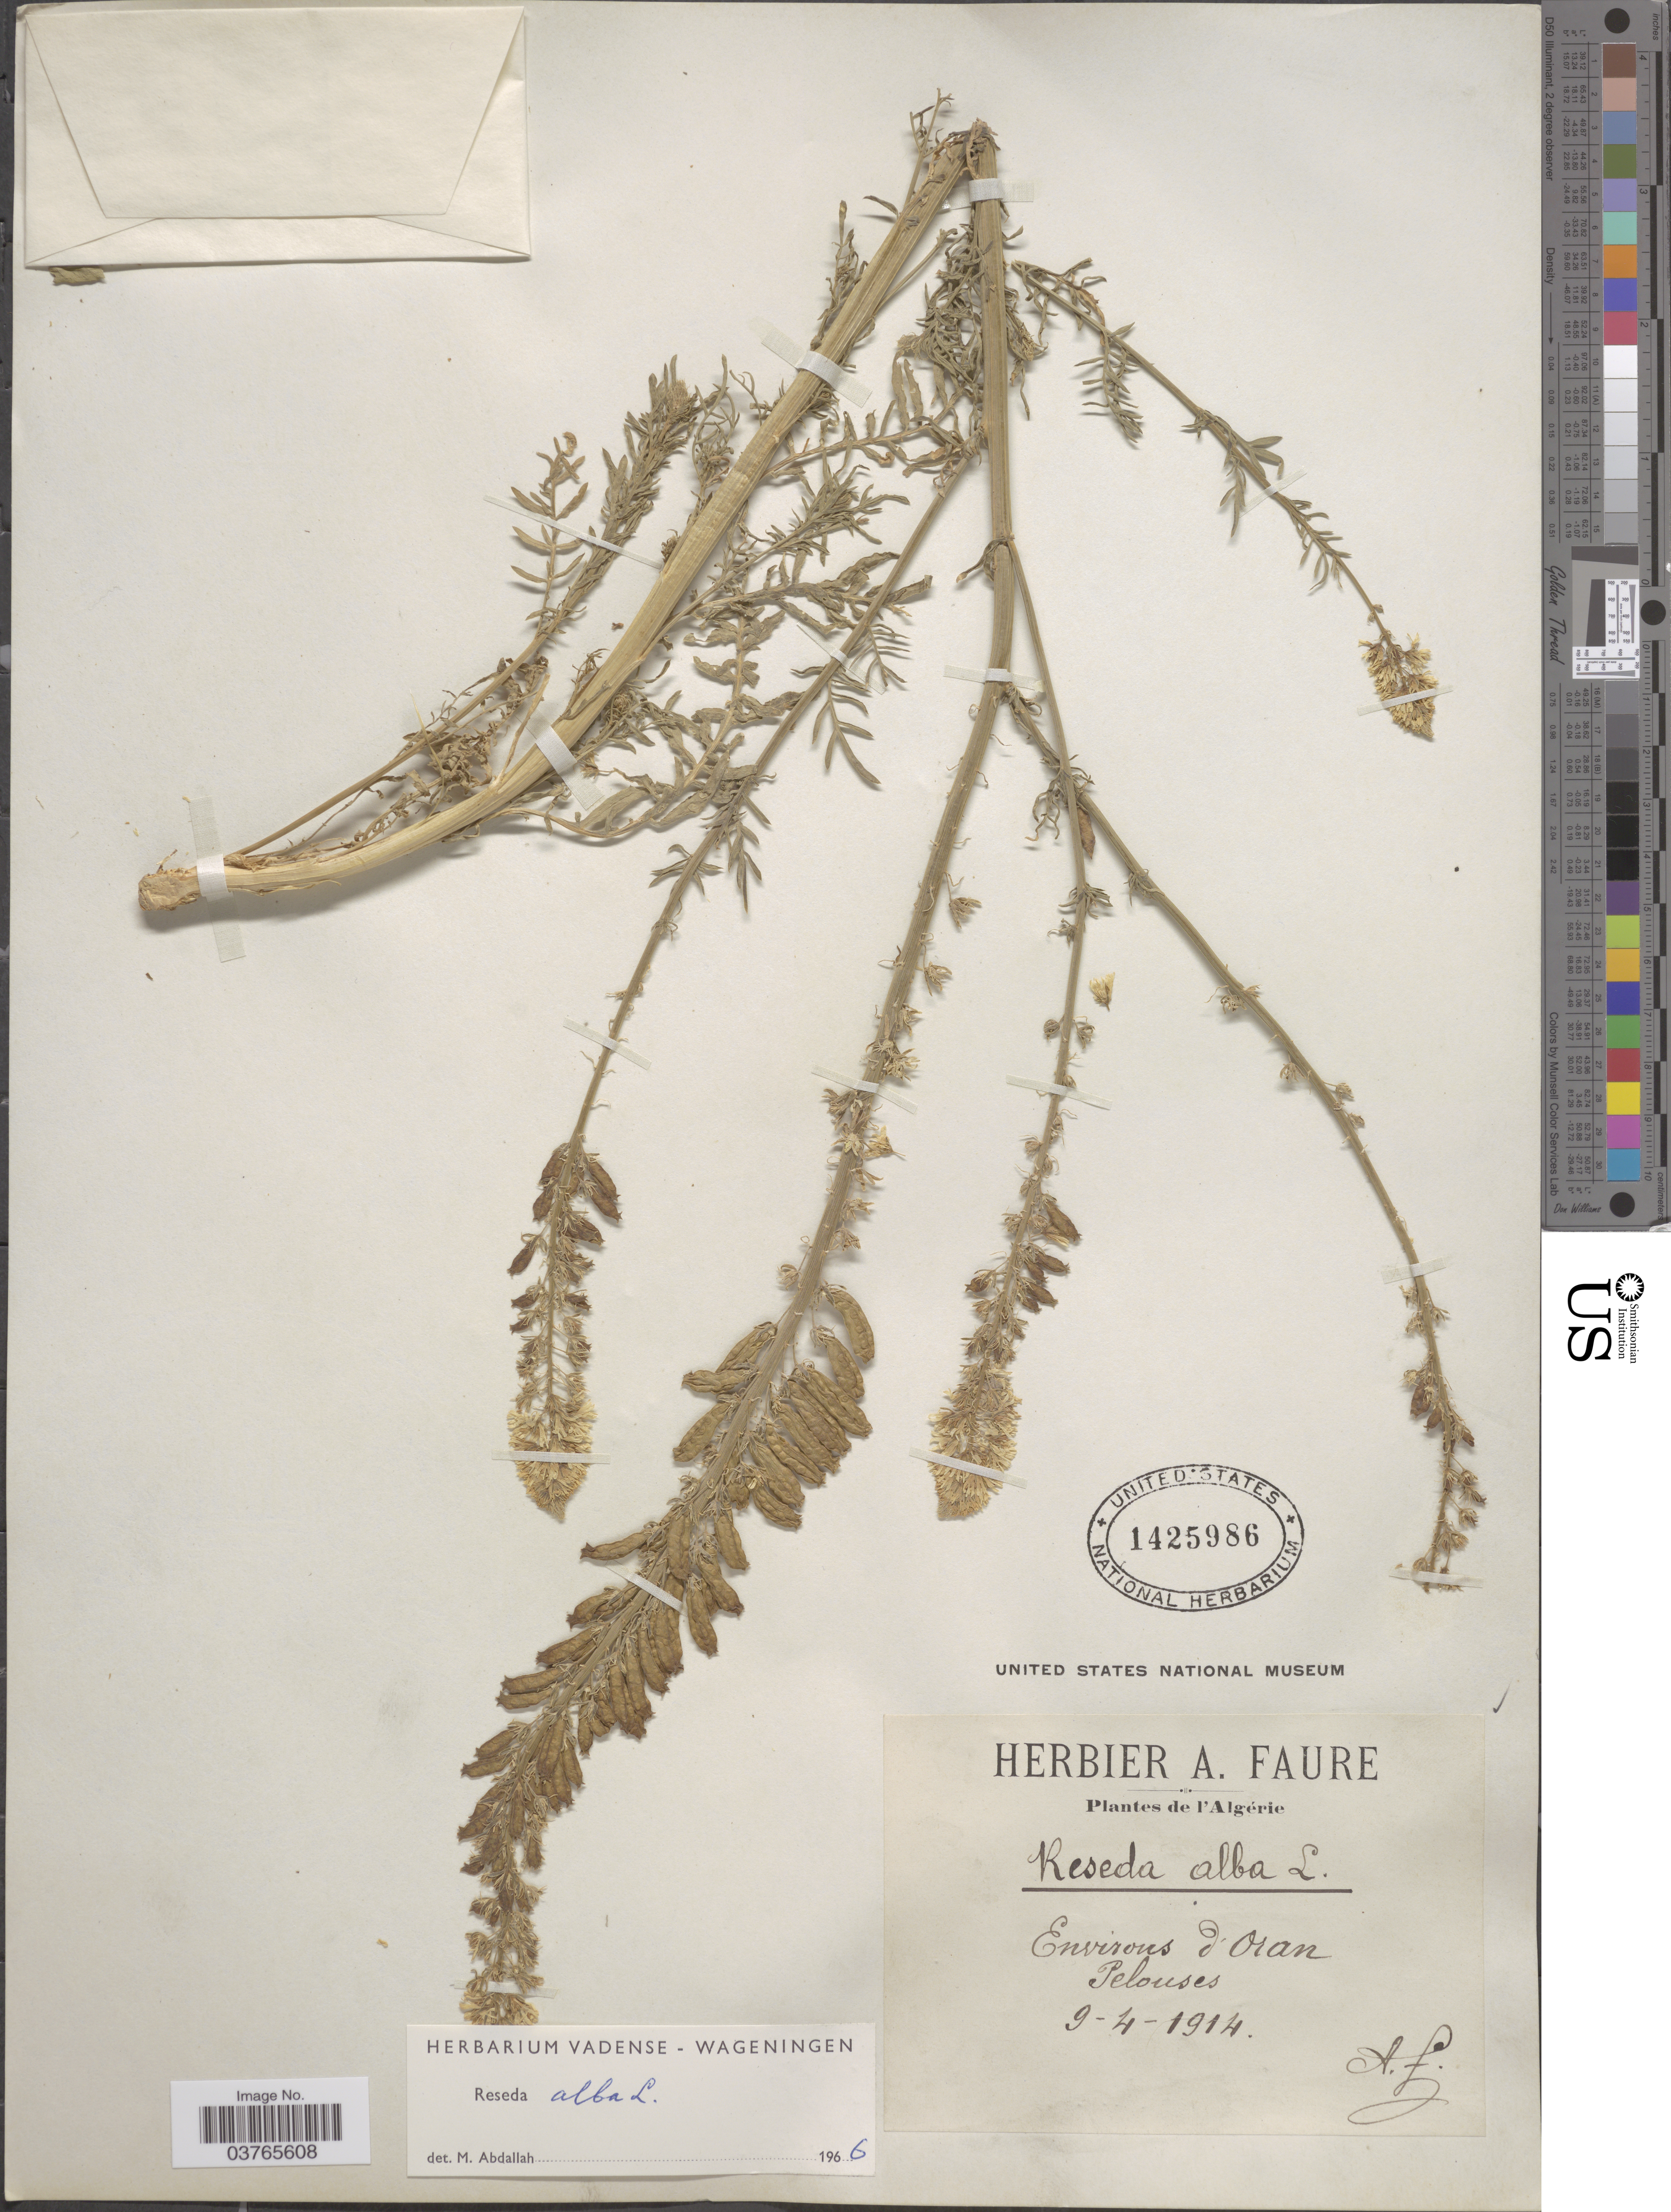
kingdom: Plantae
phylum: Tracheophyta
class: Magnoliopsida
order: Brassicales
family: Resedaceae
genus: Reseda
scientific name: Reseda alba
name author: L.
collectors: A. Faure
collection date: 1914-04-09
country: Algeria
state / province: Oran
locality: Environs d'Oran. Pelouses.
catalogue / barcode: US 1425986